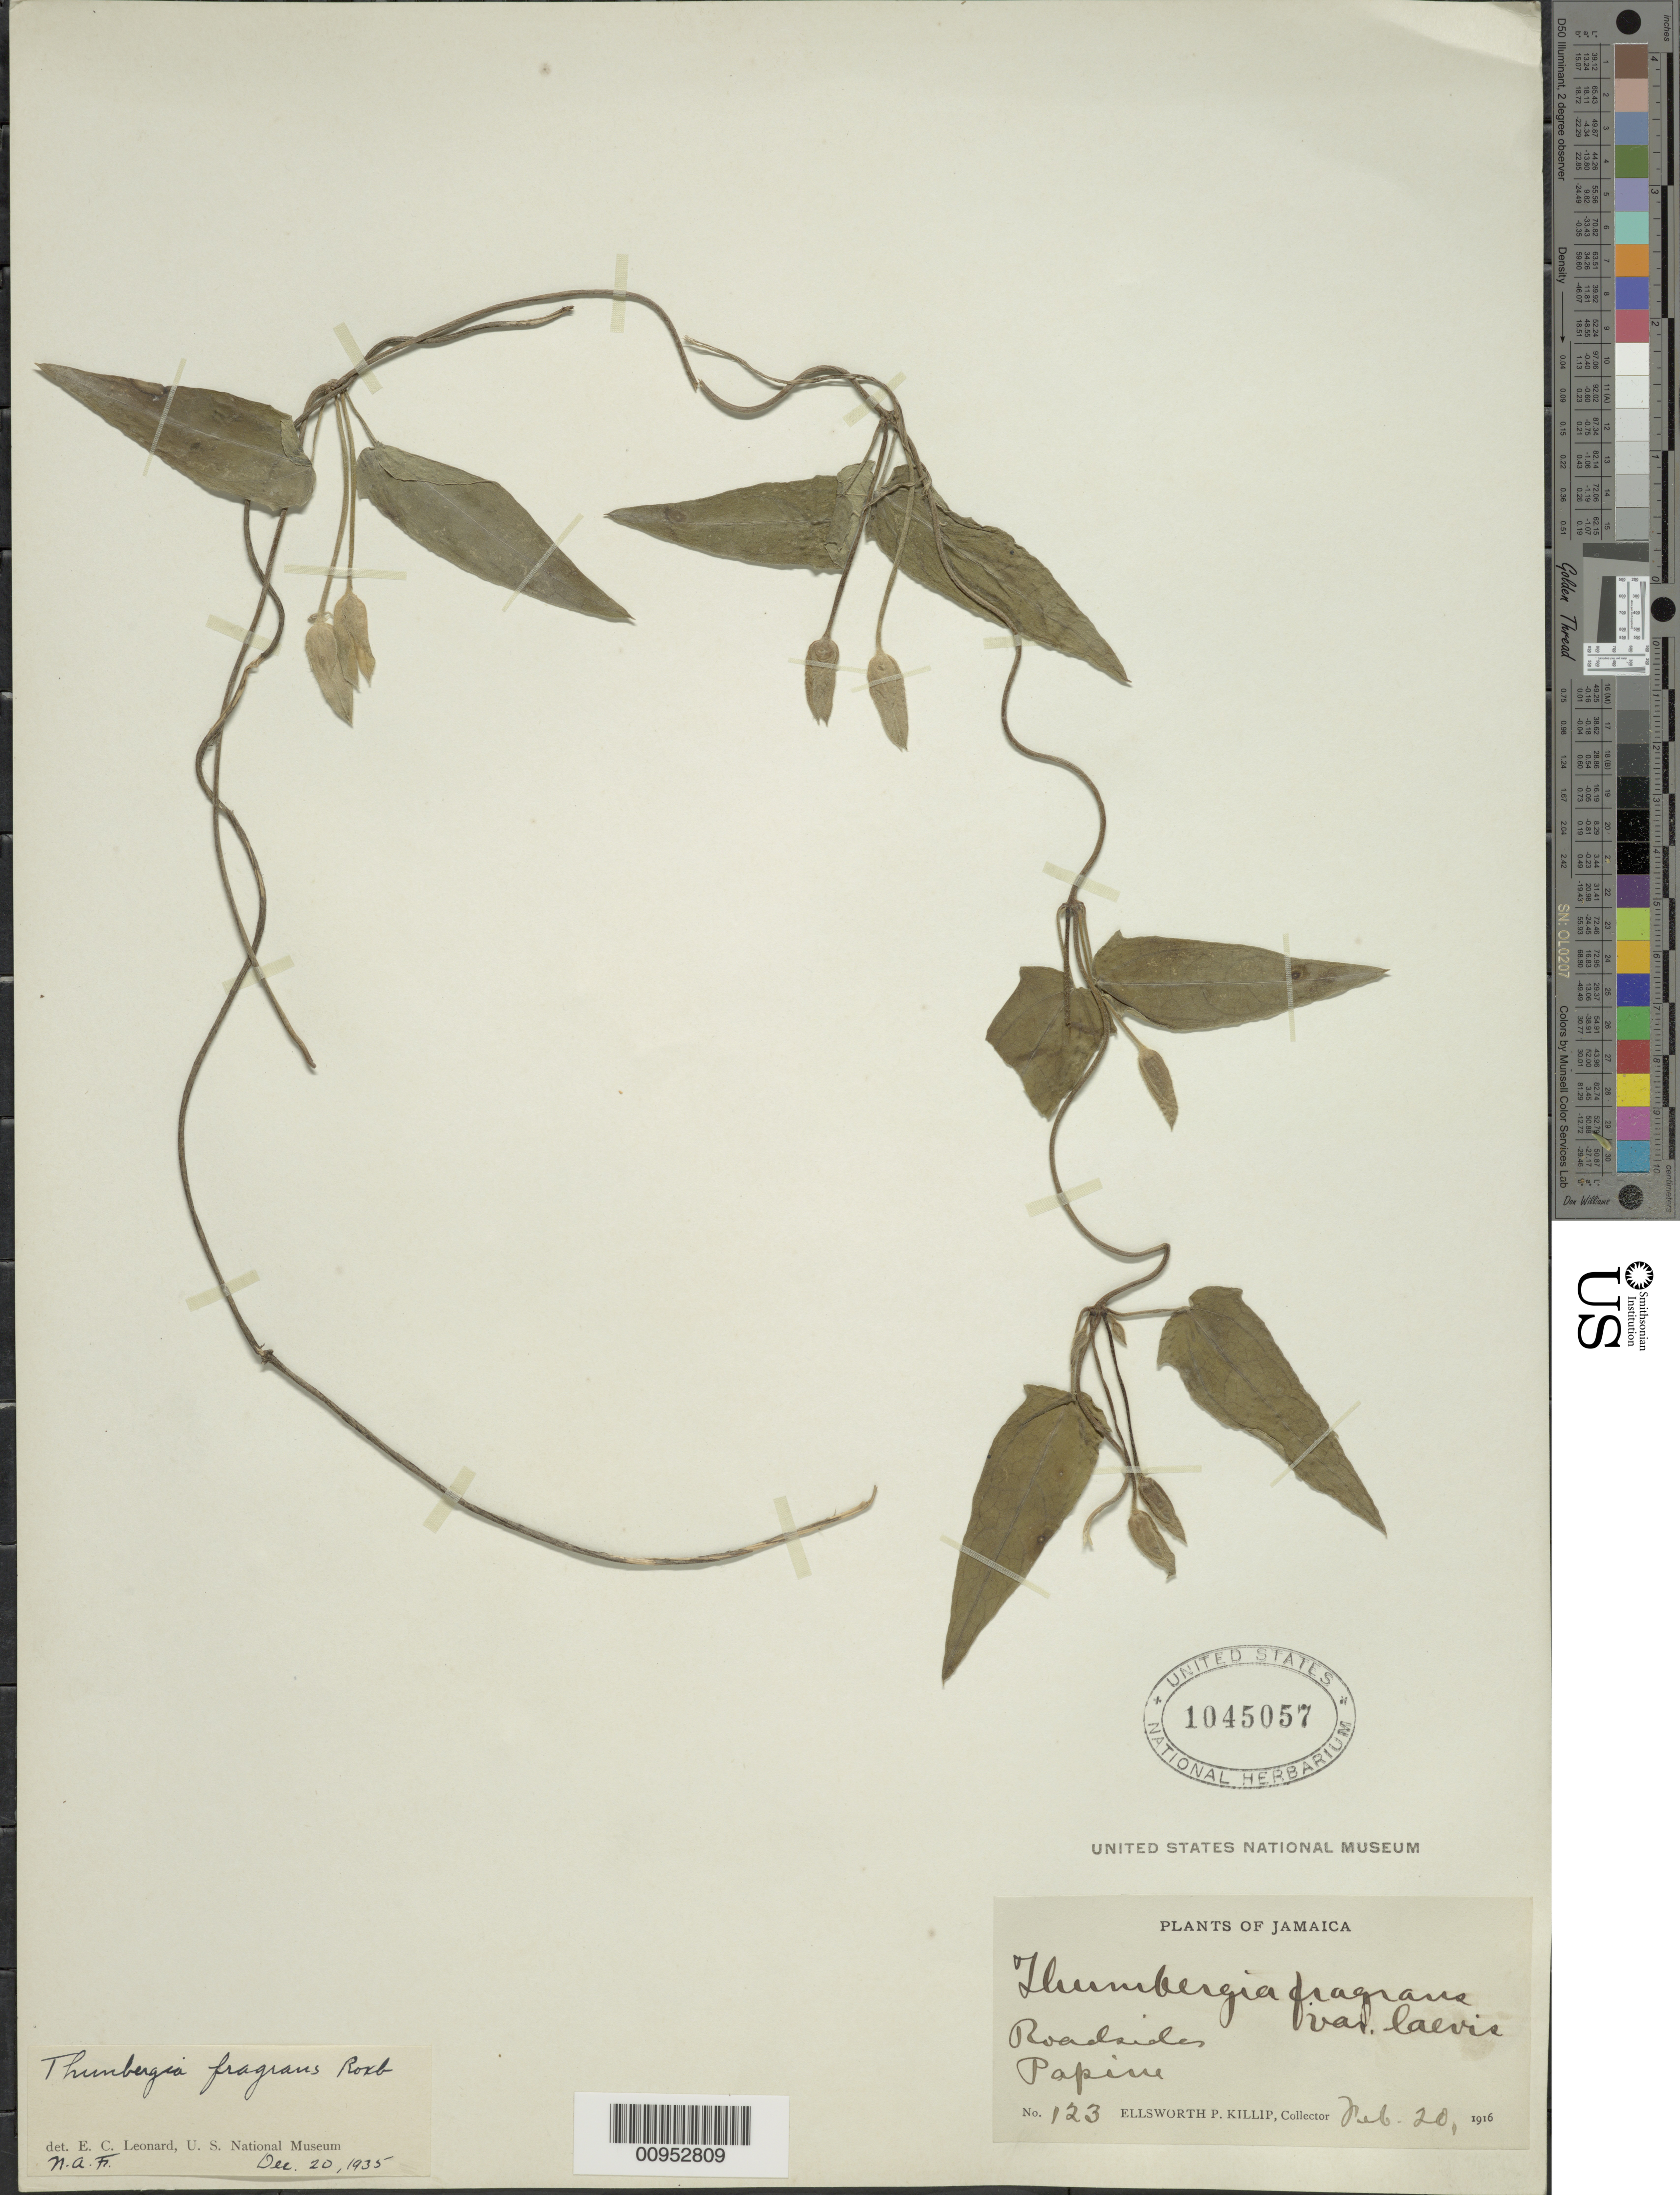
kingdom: Plantae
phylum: Tracheophyta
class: Magnoliopsida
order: Lamiales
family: Acanthaceae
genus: Thunbergia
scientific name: Thunbergia fragrans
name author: Roxb.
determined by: Leonard, Emery C., (US)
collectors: E. P. Killip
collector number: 123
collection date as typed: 20 Feb 1916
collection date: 1916-02-20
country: Jamaica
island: Jamaica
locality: Papine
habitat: Roadsides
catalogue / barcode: US 1045057